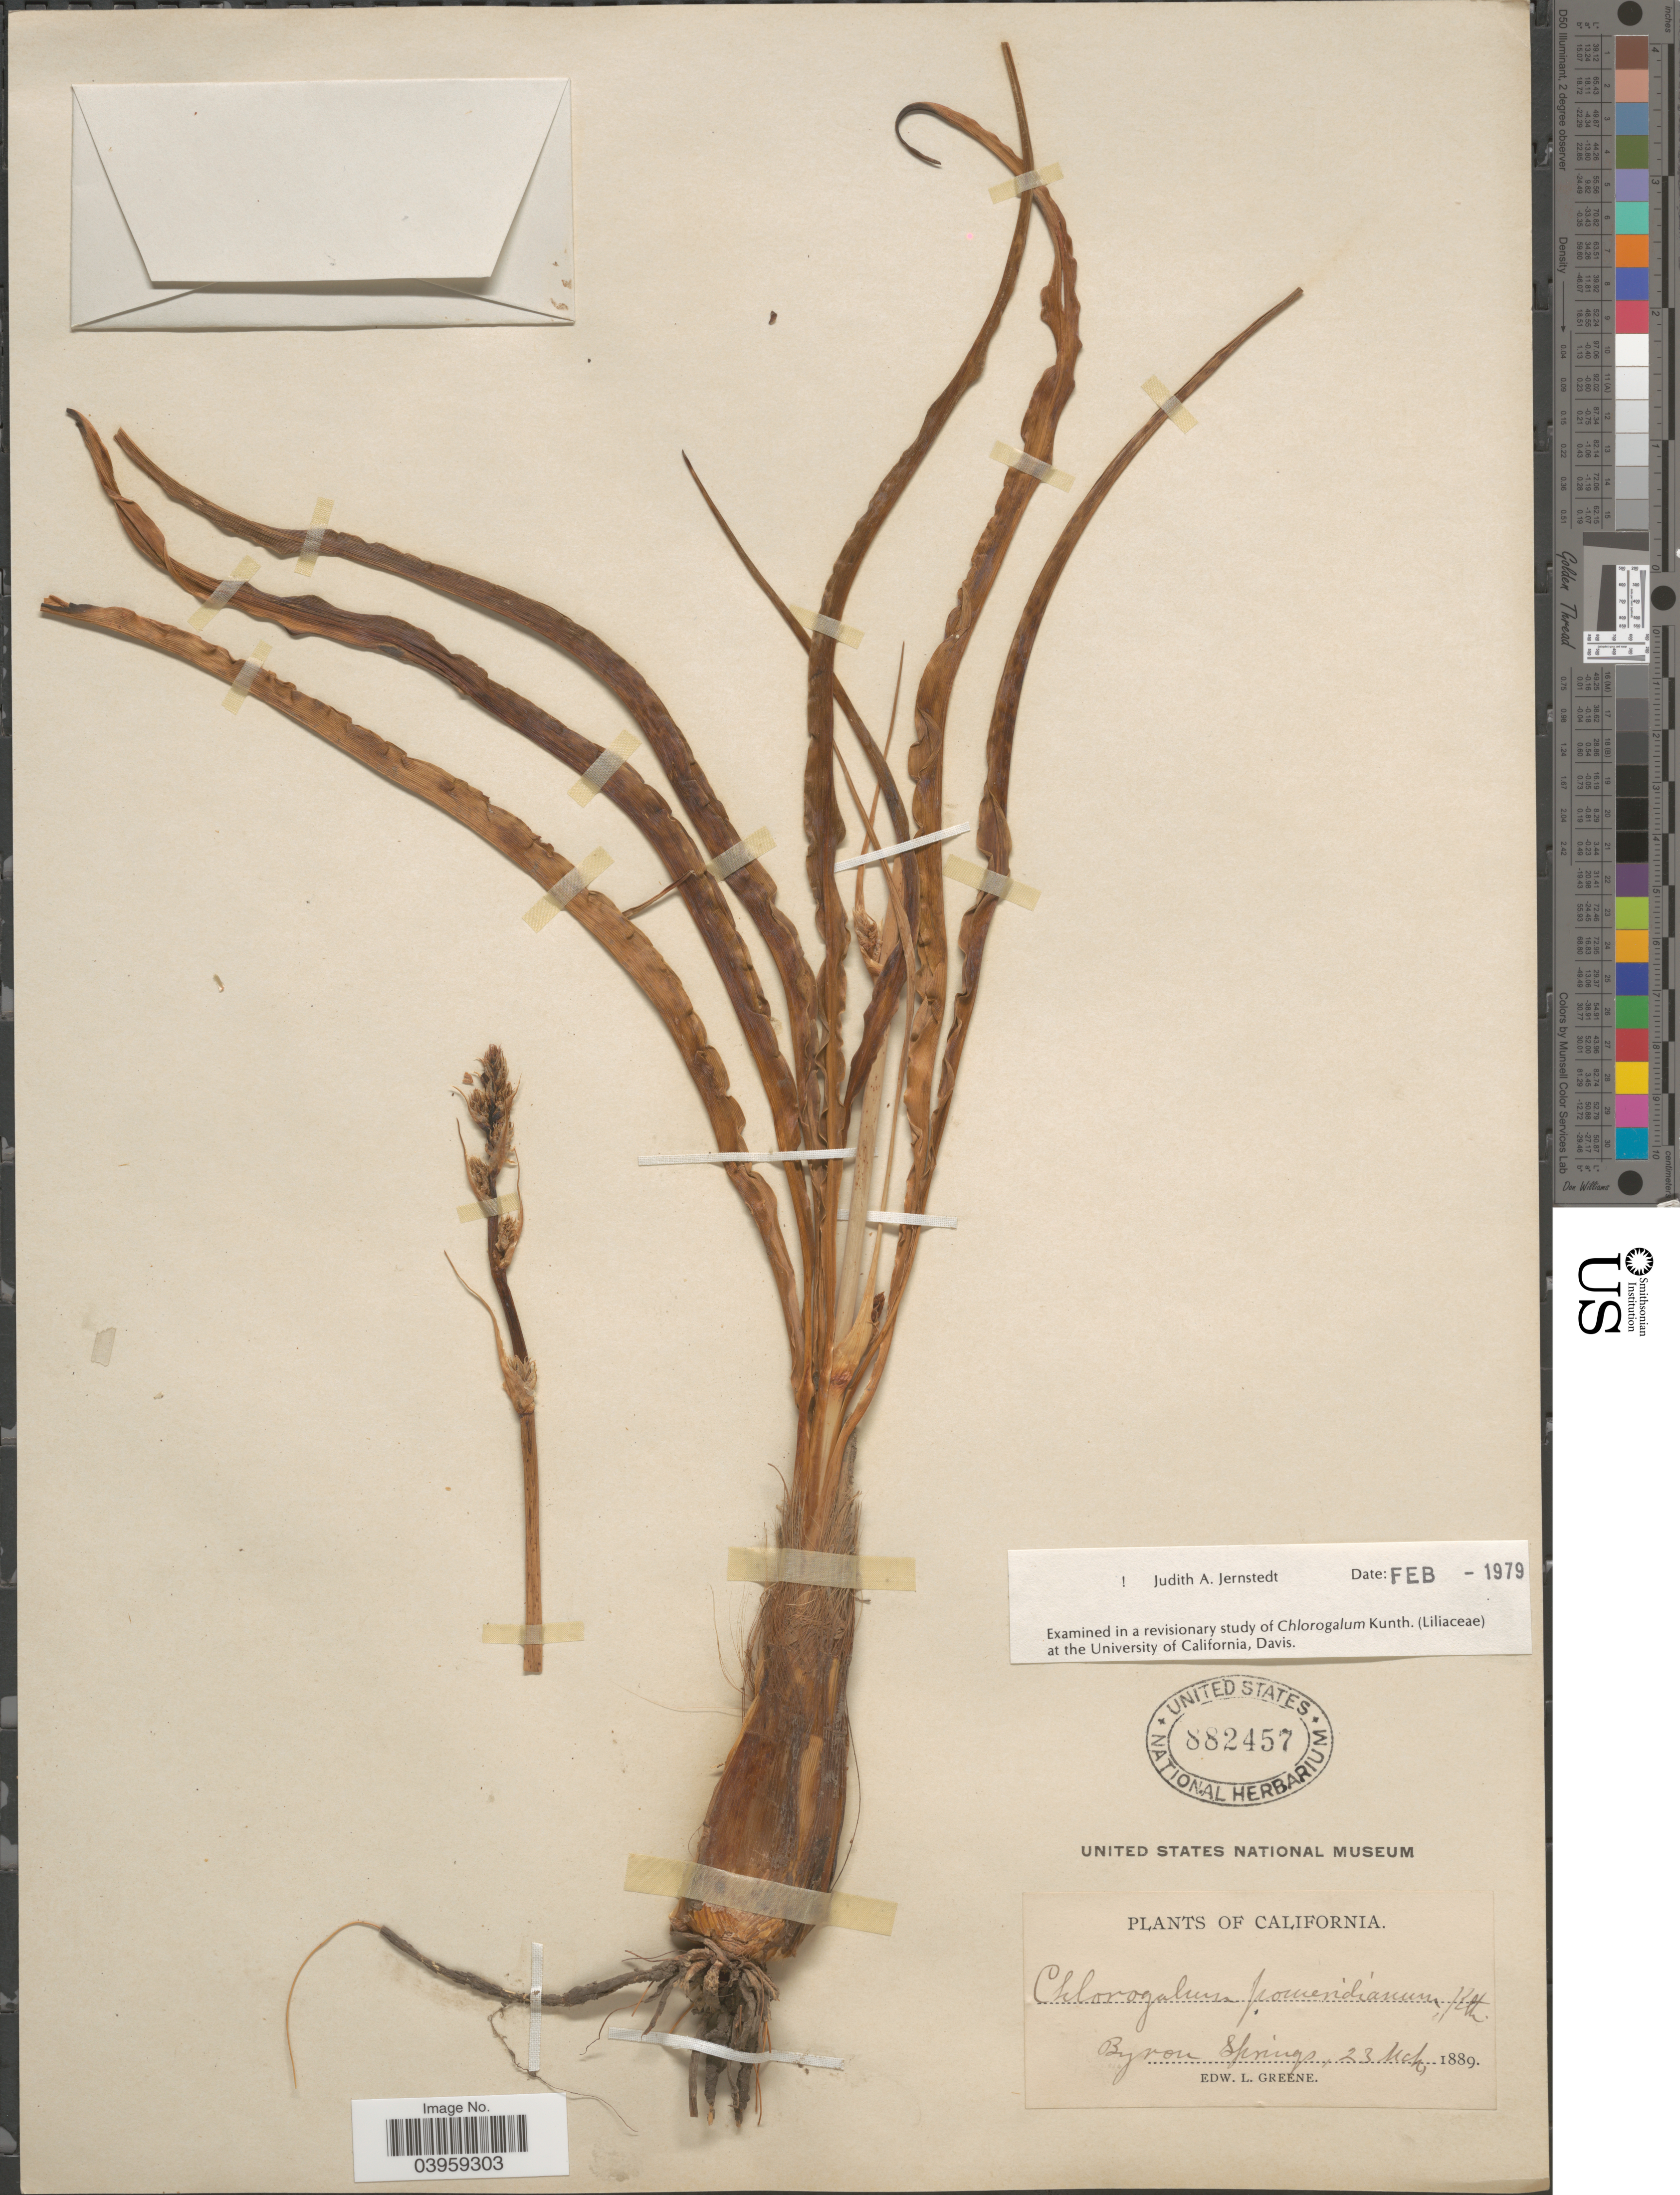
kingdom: Plantae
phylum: Tracheophyta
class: Liliopsida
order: Asparagales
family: Asparagaceae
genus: Chlorogalum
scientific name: Chlorogalum pomeridianum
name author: (DC.) Kunth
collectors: E. L. Greene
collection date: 1889-03-23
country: United States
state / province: California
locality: Byron Springs.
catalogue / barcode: US 882457